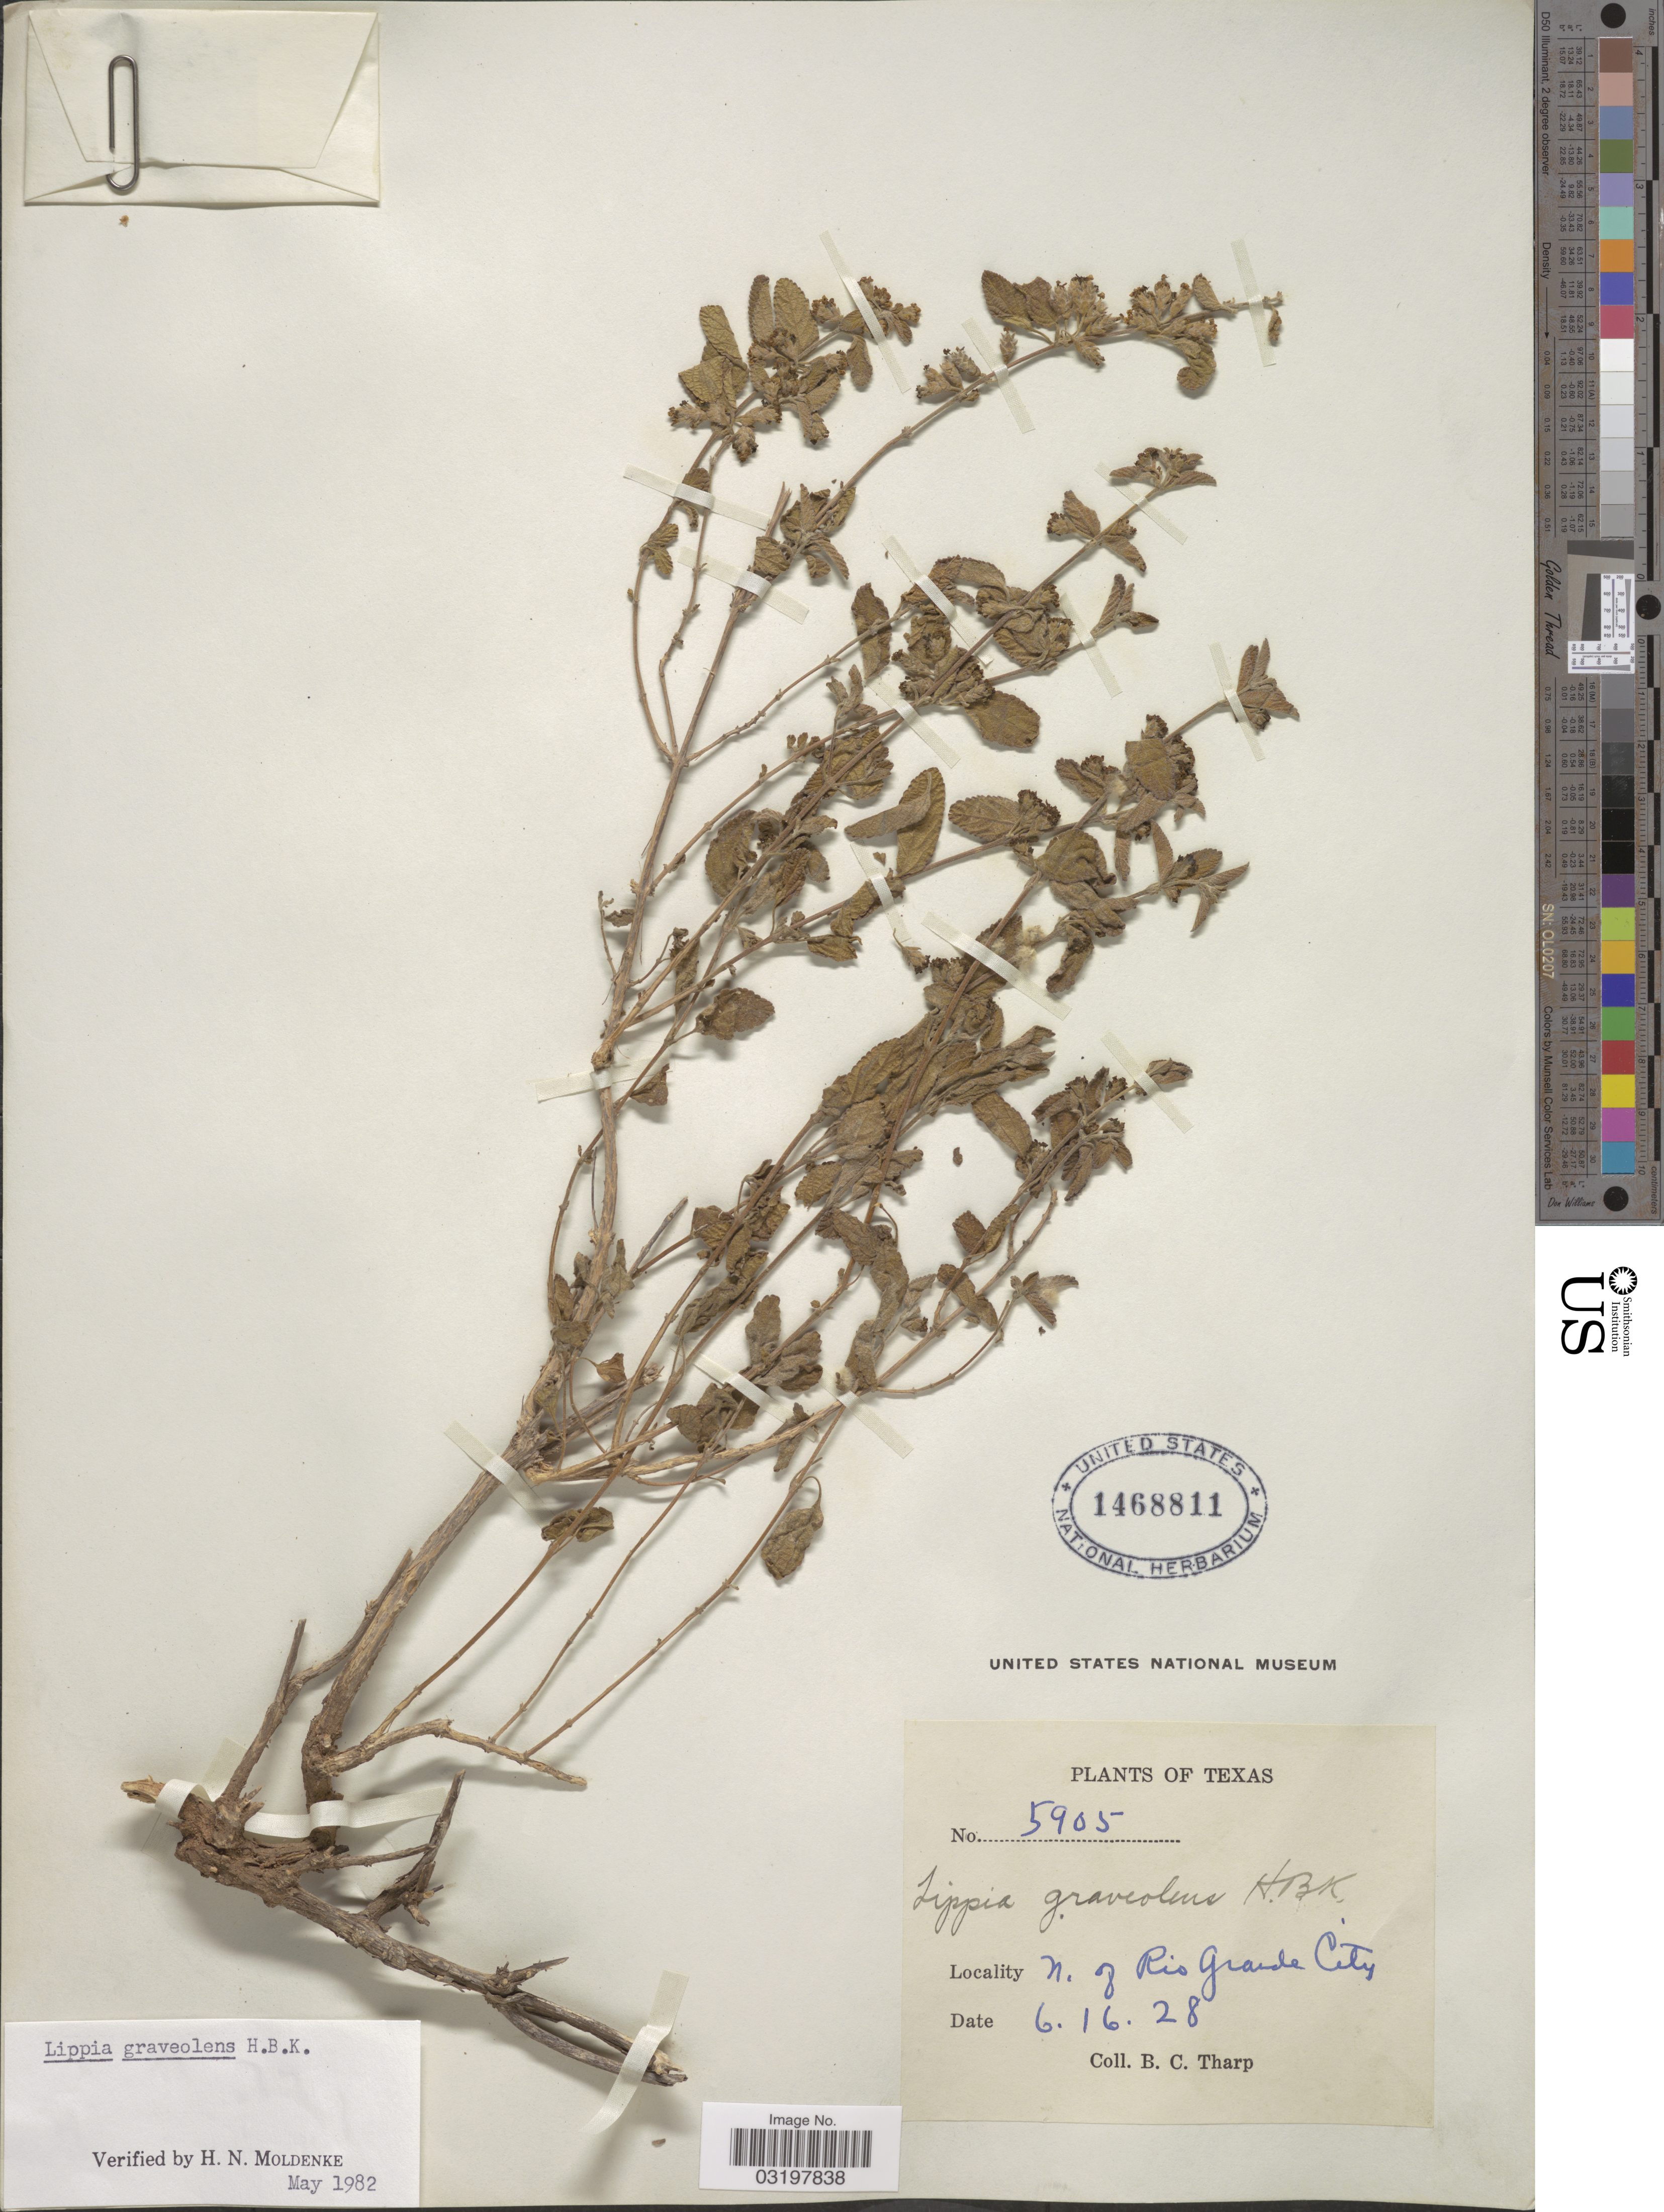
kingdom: Plantae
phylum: Tracheophyta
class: Magnoliopsida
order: Lamiales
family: Verbenaceae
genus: Lippia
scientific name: Lippia graveolens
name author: Kunth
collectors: B. C. Tharp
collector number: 5905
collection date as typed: Transcribed d/m/y: 16/6/28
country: United States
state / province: Texas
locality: N. of Rio Grande City.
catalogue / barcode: US 1468811